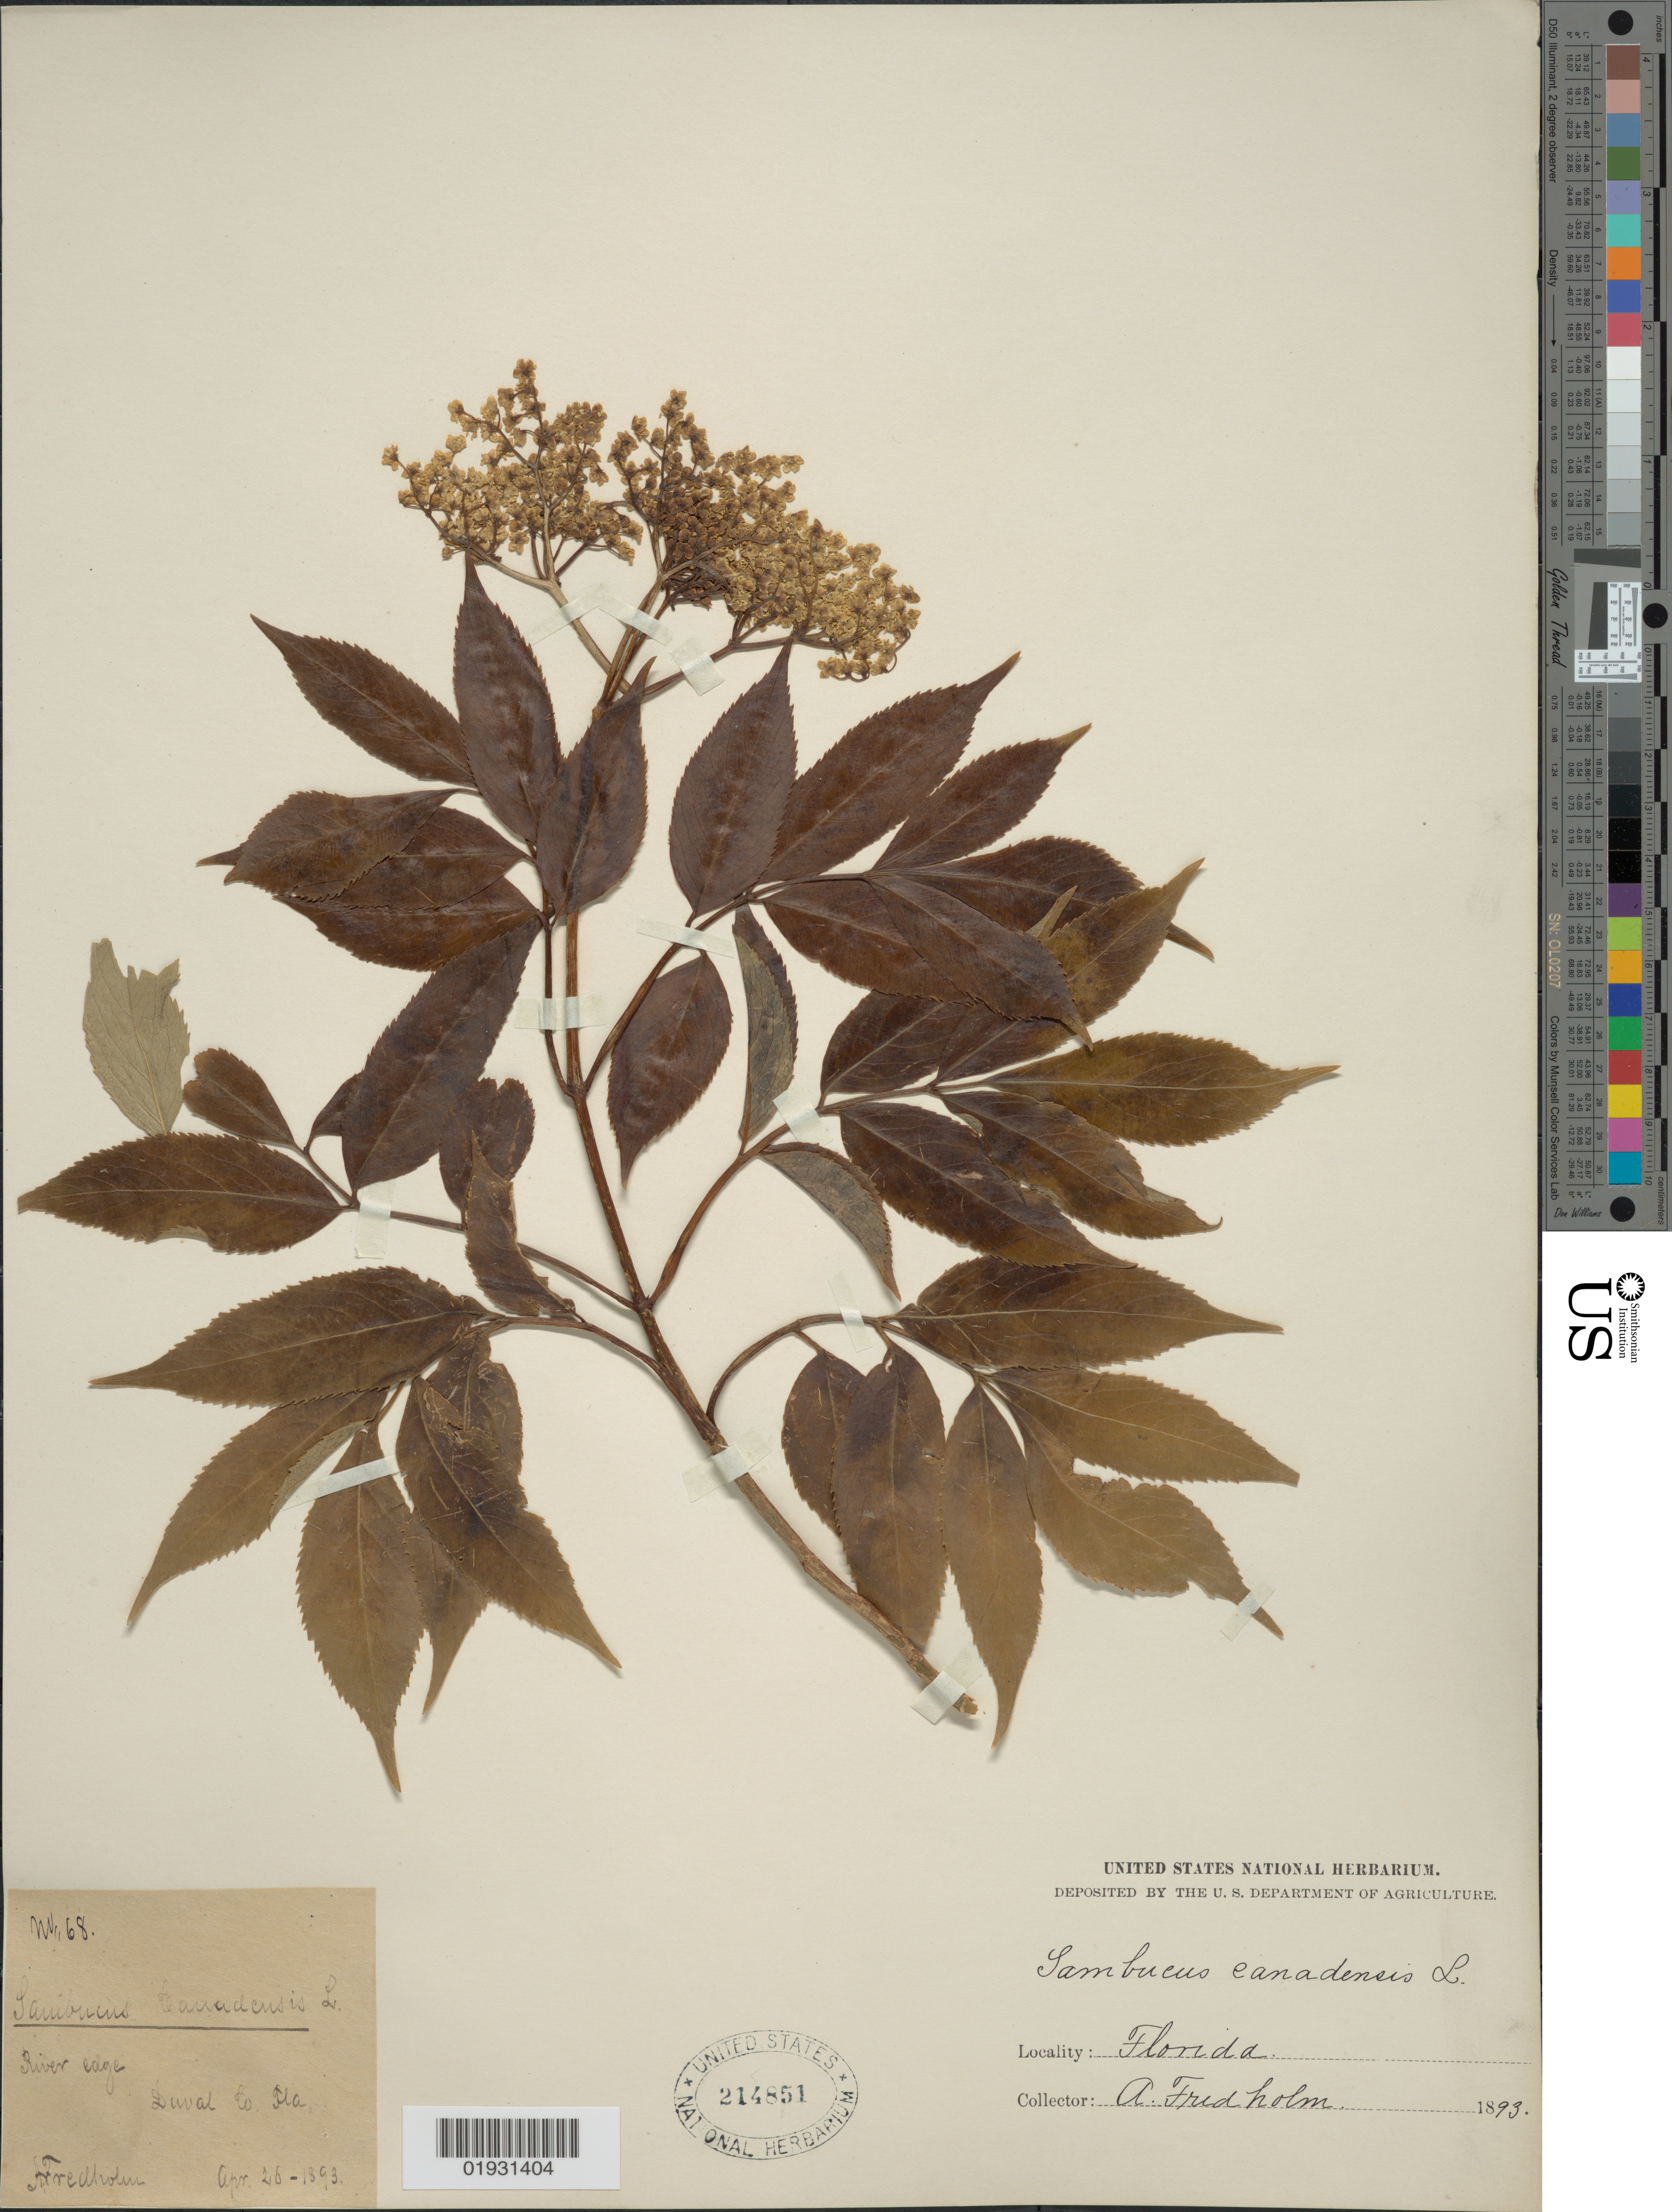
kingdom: Plantae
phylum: Tracheophyta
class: Magnoliopsida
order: Dipsacales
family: Viburnaceae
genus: Sambucus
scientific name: Sambucus simpsonii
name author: Rehder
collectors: A. Fredholm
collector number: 68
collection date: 1893-04-26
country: United States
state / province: Florida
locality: Duval Co.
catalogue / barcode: US 214851